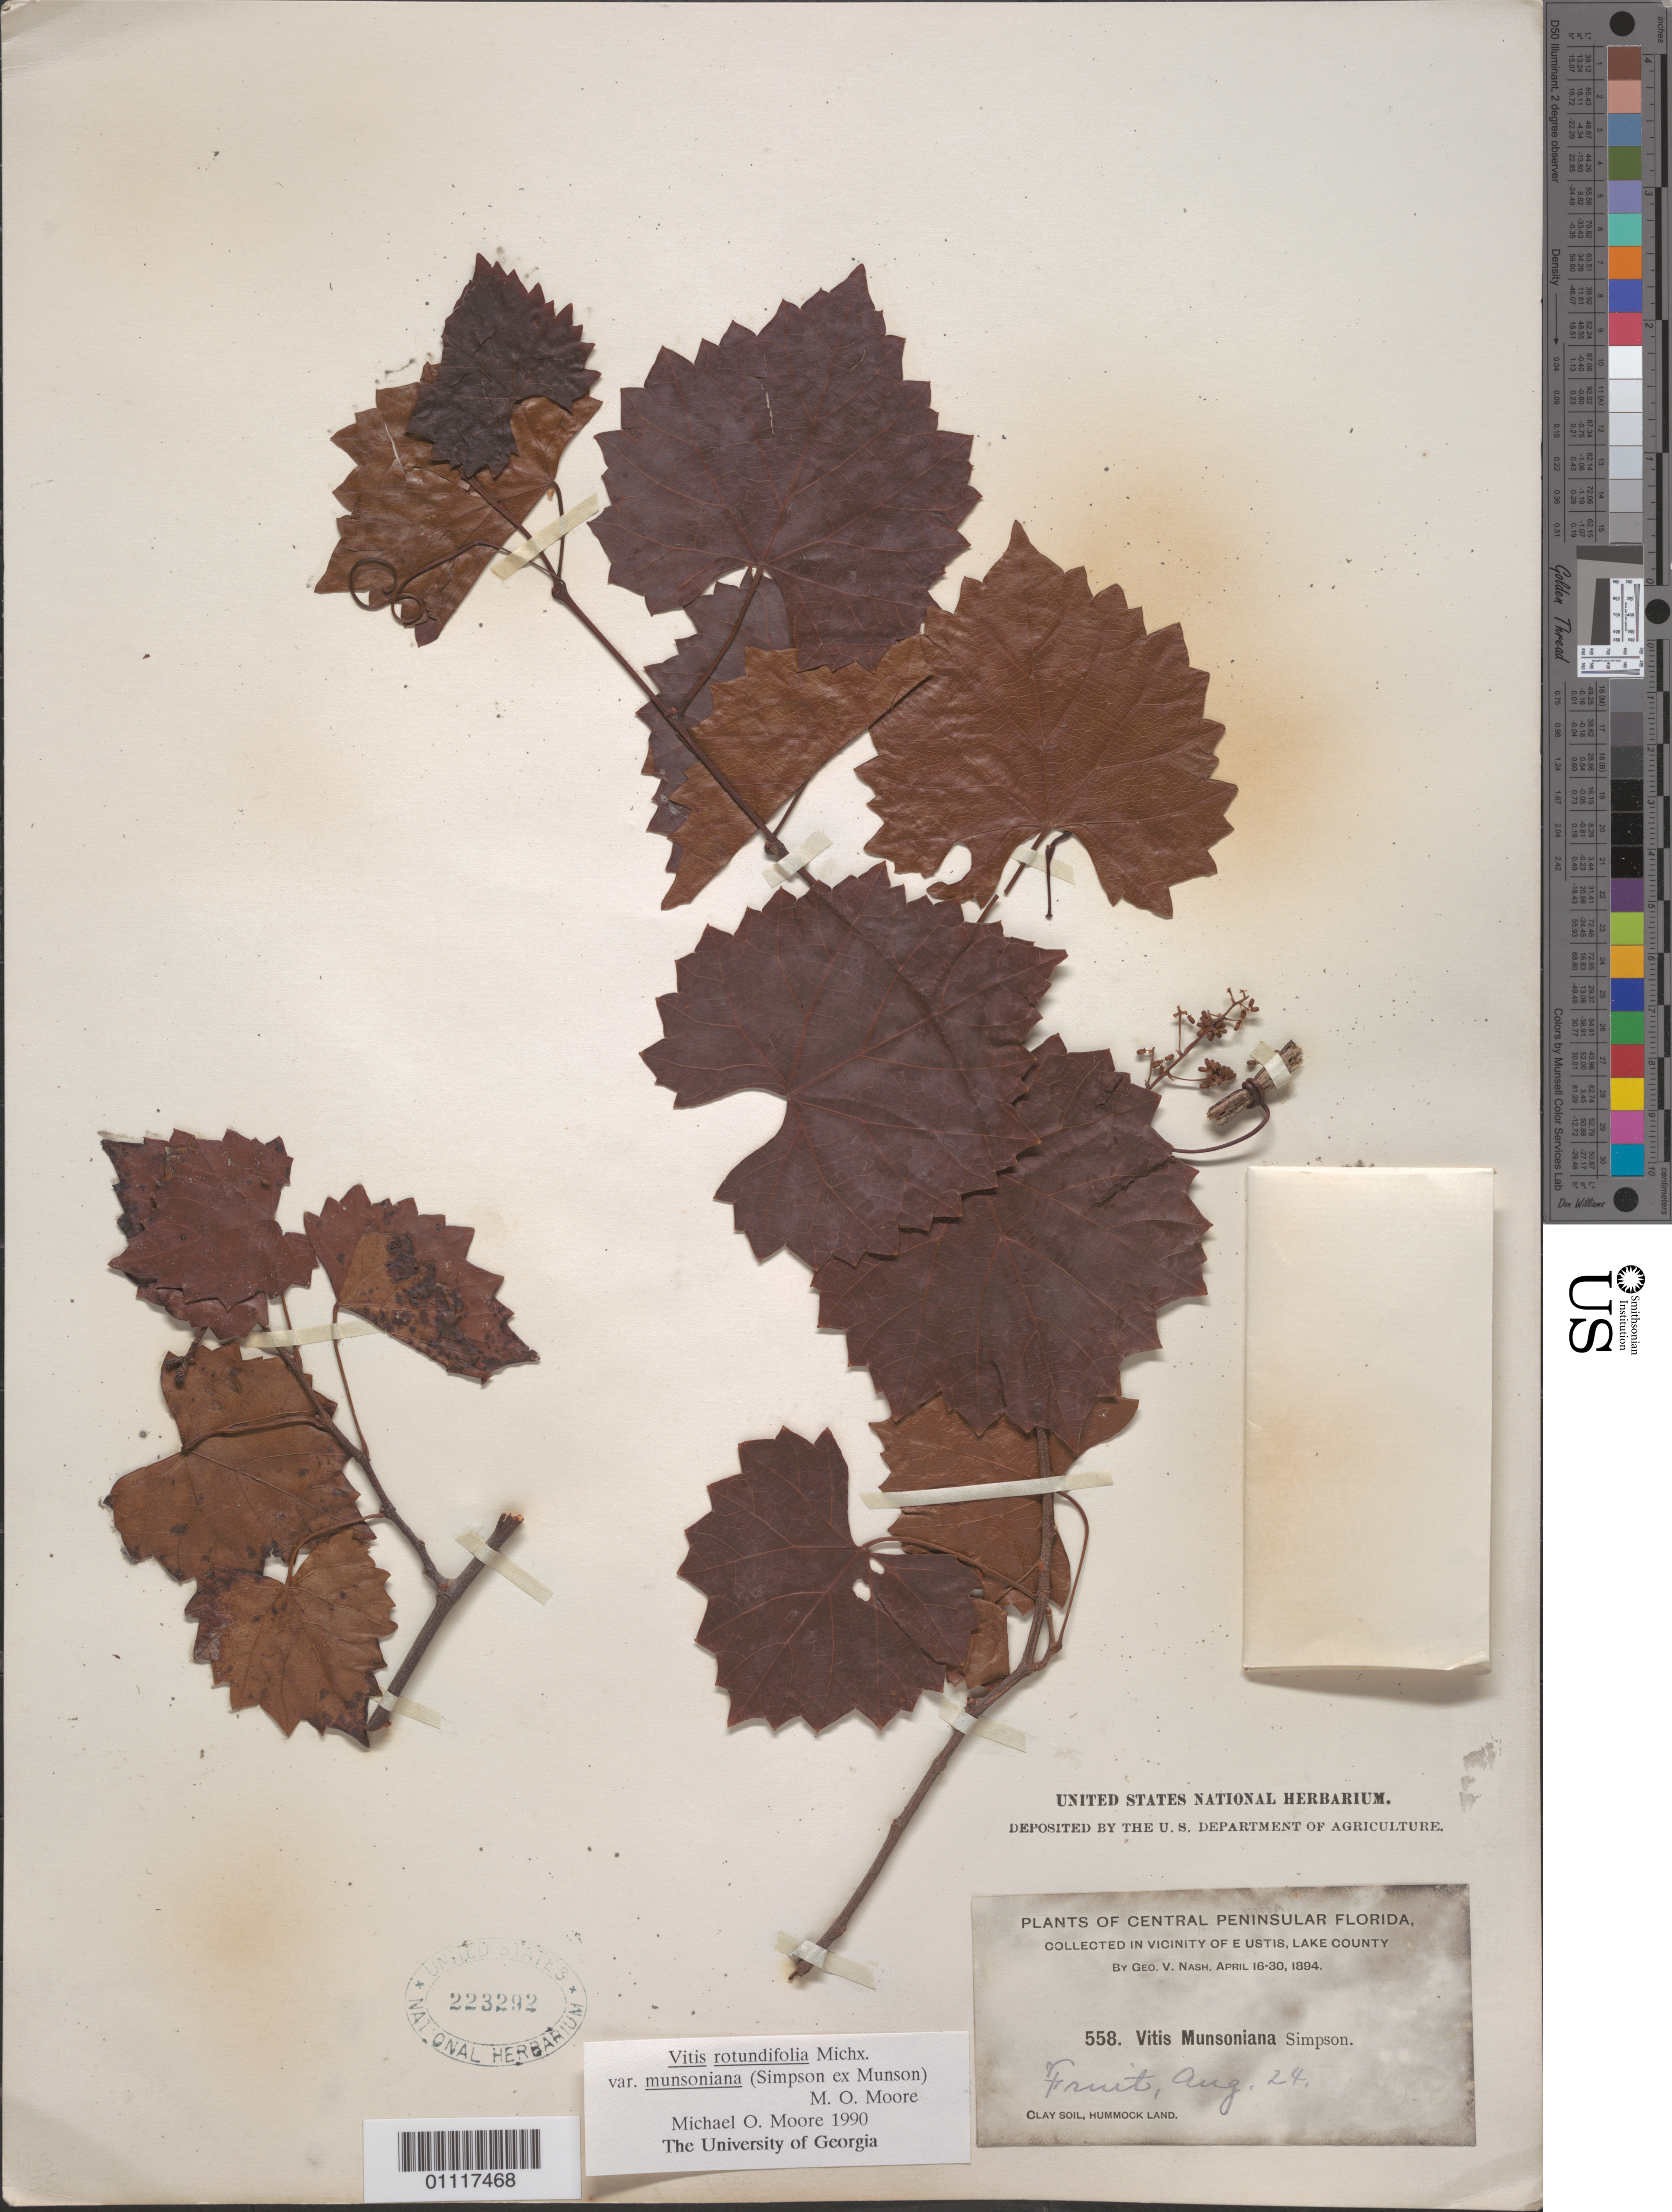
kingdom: Plantae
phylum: Tracheophyta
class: Magnoliopsida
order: Vitales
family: Vitaceae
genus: Vitis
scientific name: Vitis rotundifolia var. munsoniana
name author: (J.H. Simpson ex Munson) M.O. Moore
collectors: G. V. Nash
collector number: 558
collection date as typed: and 24 Aug 1894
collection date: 1894-04-16/1894-04-30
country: United States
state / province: Florida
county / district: Lake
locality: Vicinity of Eustis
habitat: Clay soil, hummock land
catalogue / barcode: US 223292